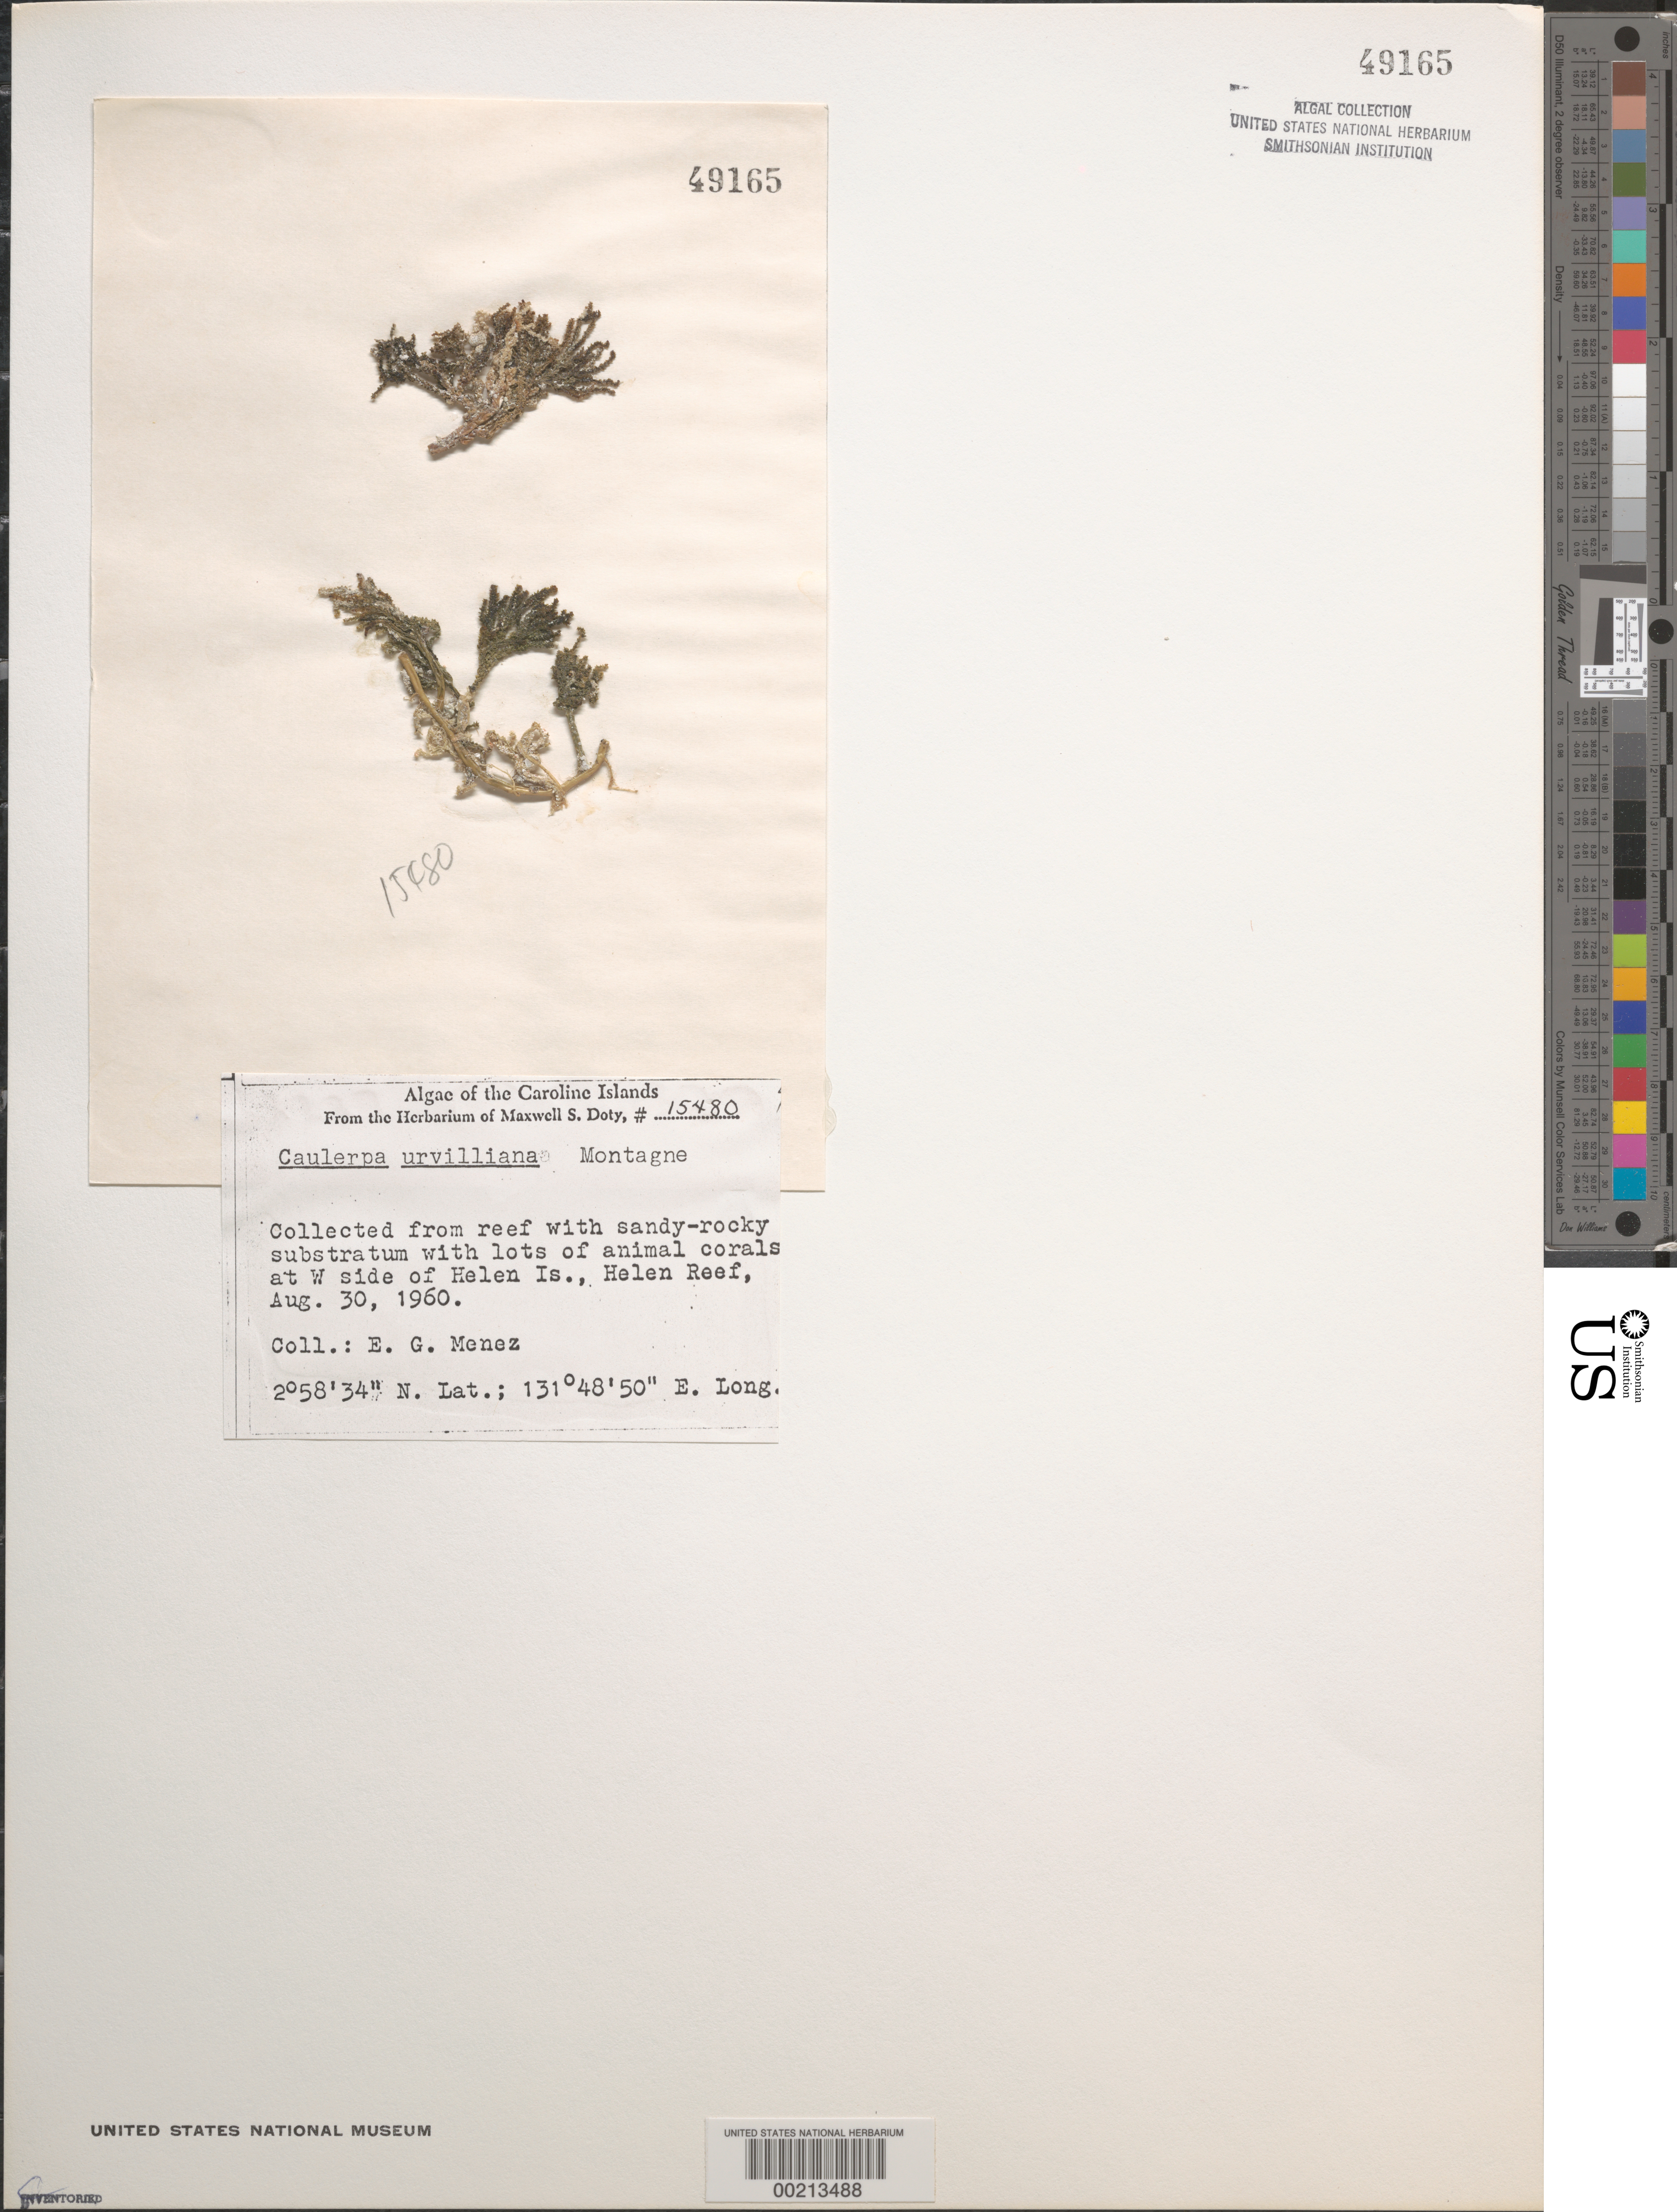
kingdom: Plantae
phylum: Chlorophyta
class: Ulvophyceae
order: Bryopsidales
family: Caulerpaceae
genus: Caulerpa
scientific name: Caulerpa urvilleana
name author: Mont.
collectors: Meñez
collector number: MSD 15480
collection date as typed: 30 Aug 1960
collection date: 1960-08-30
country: Palau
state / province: Belau Outliers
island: Helen Atoll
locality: Helen Reef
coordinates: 2 58' 34" N, 131 48' 50" E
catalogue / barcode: US 49165